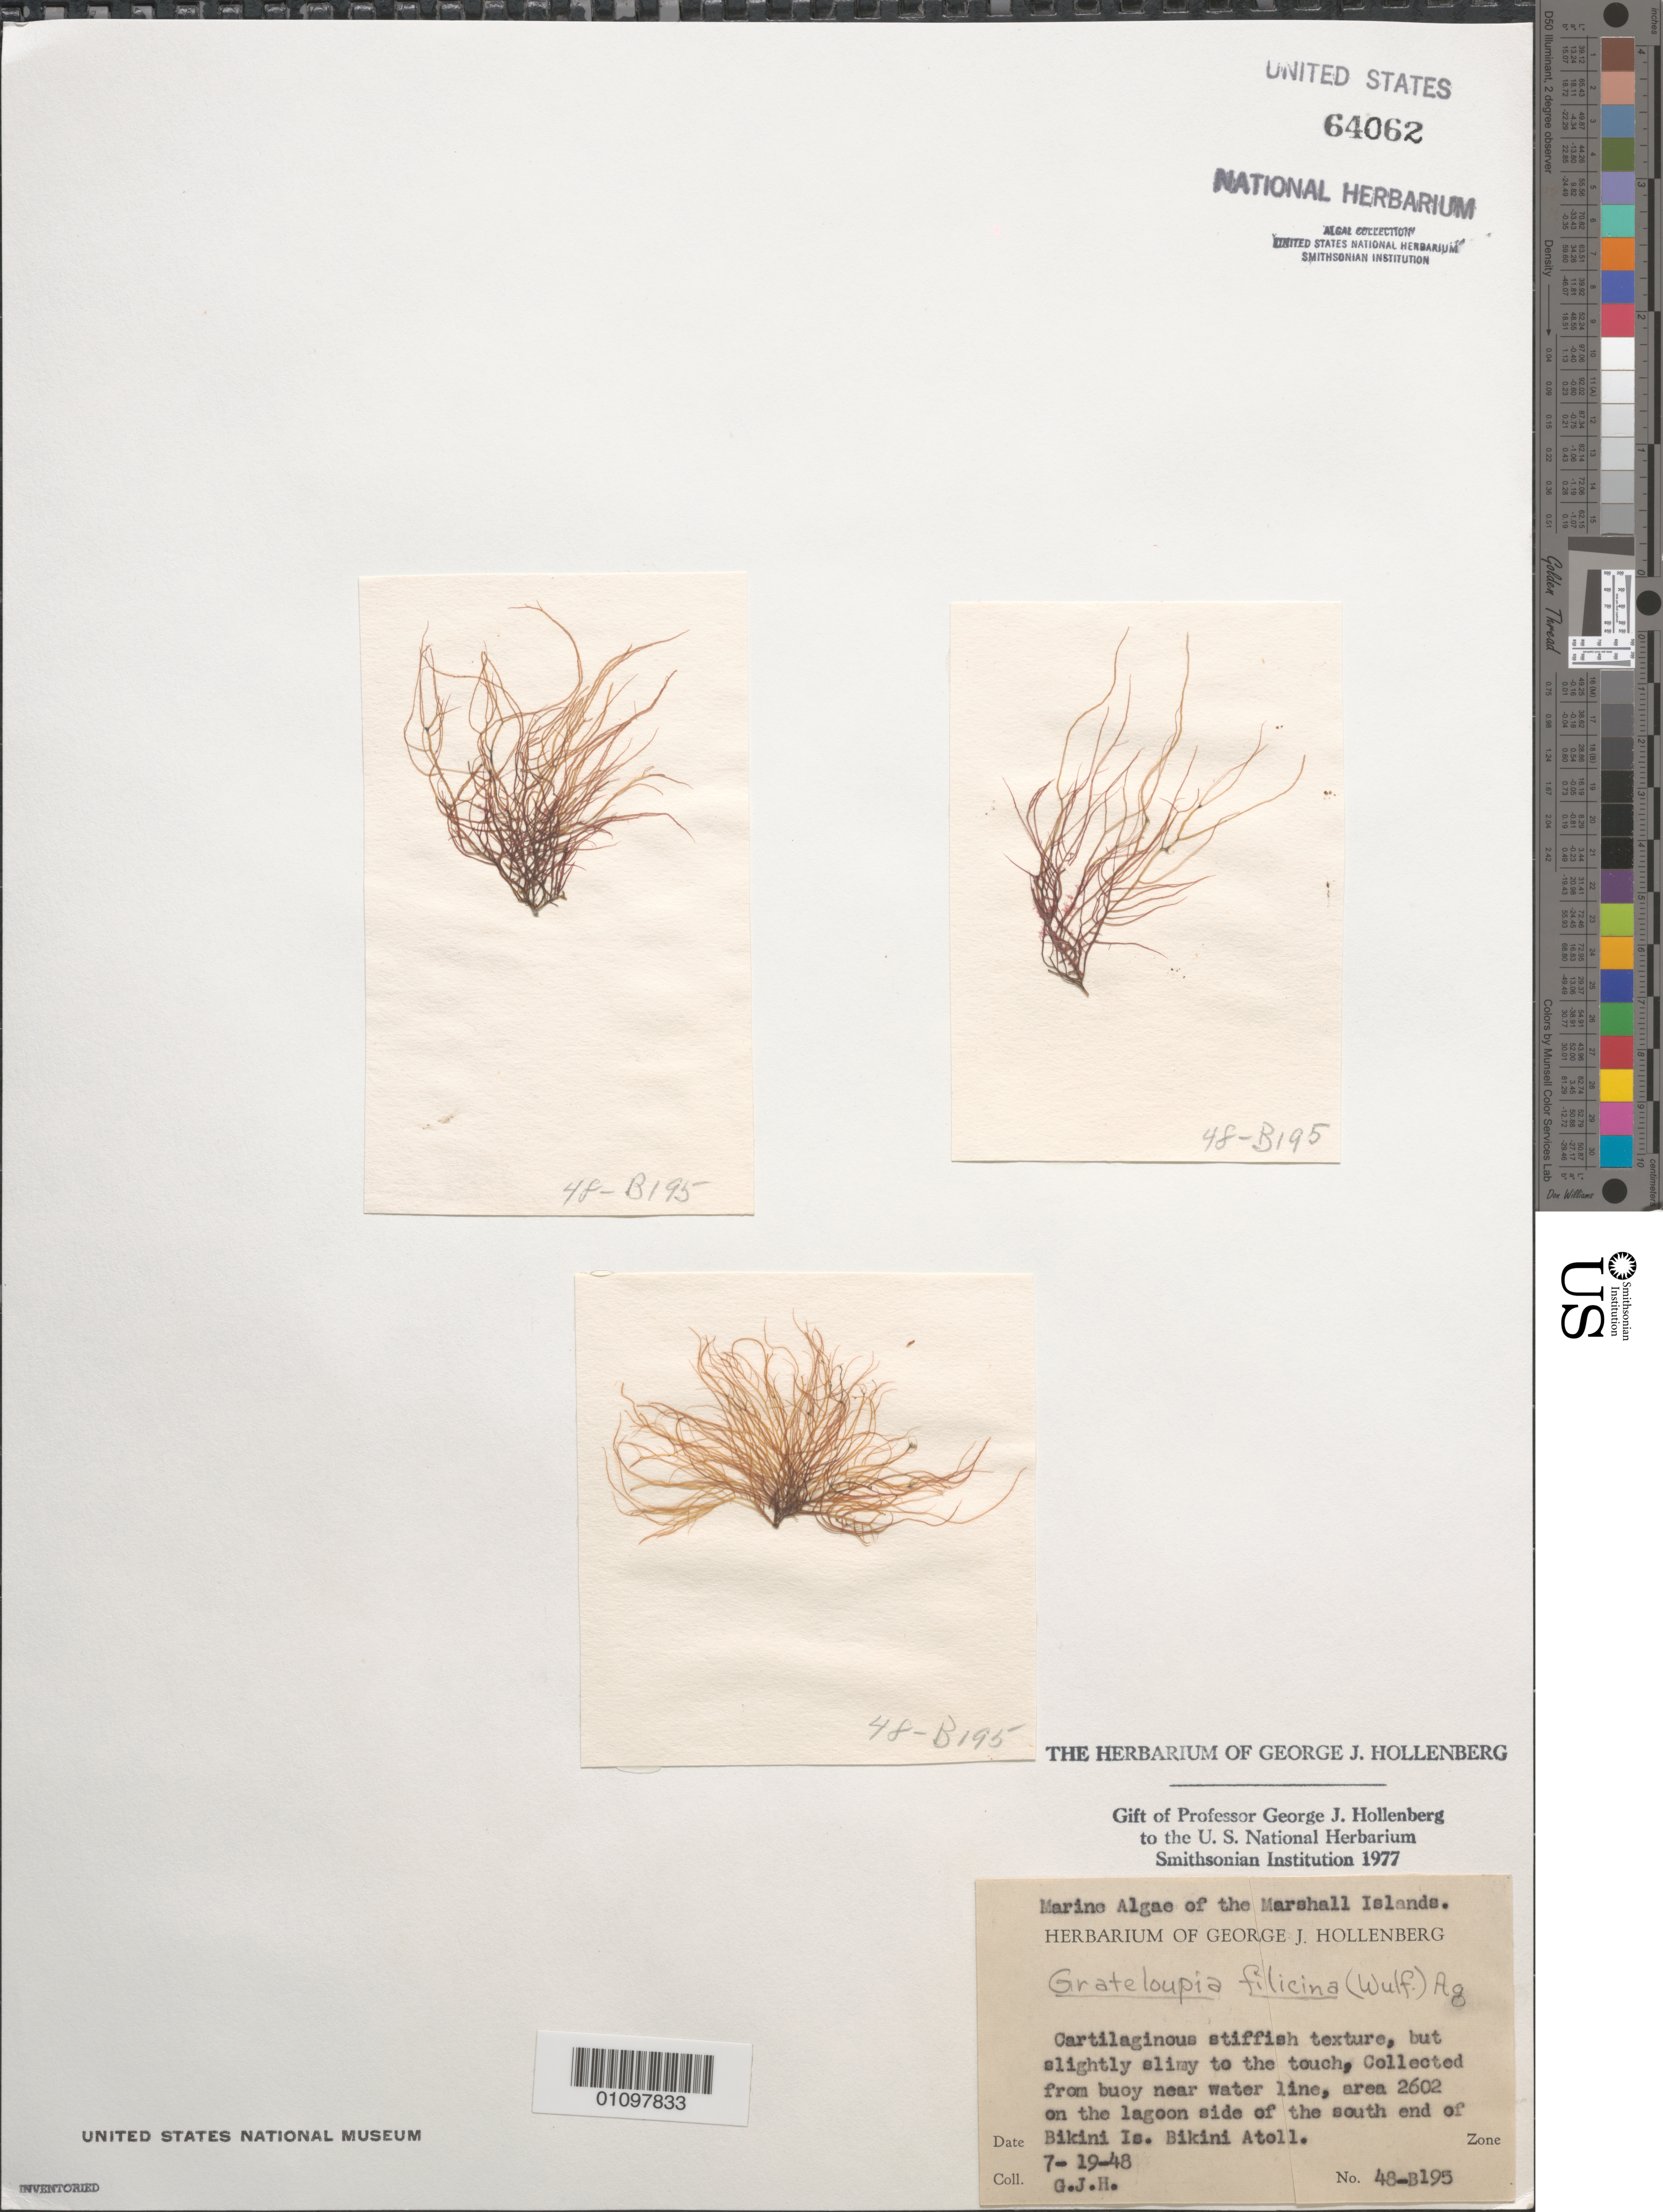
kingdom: Plantae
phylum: Rhodophyta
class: Florideophyceae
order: Halymeniales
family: Halymeniaceae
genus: Grateloupia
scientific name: Grateloupia filicina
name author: (J.V.Lamouroux) C. Agardh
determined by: Hollenberg, George J.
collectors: G. Hollenberg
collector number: GJH 48-B195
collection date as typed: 19 Jul 1948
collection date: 1948-07-19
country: Marshall Islands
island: Bikini Atoll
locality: Bikini Islet, off south end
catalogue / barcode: US 64062